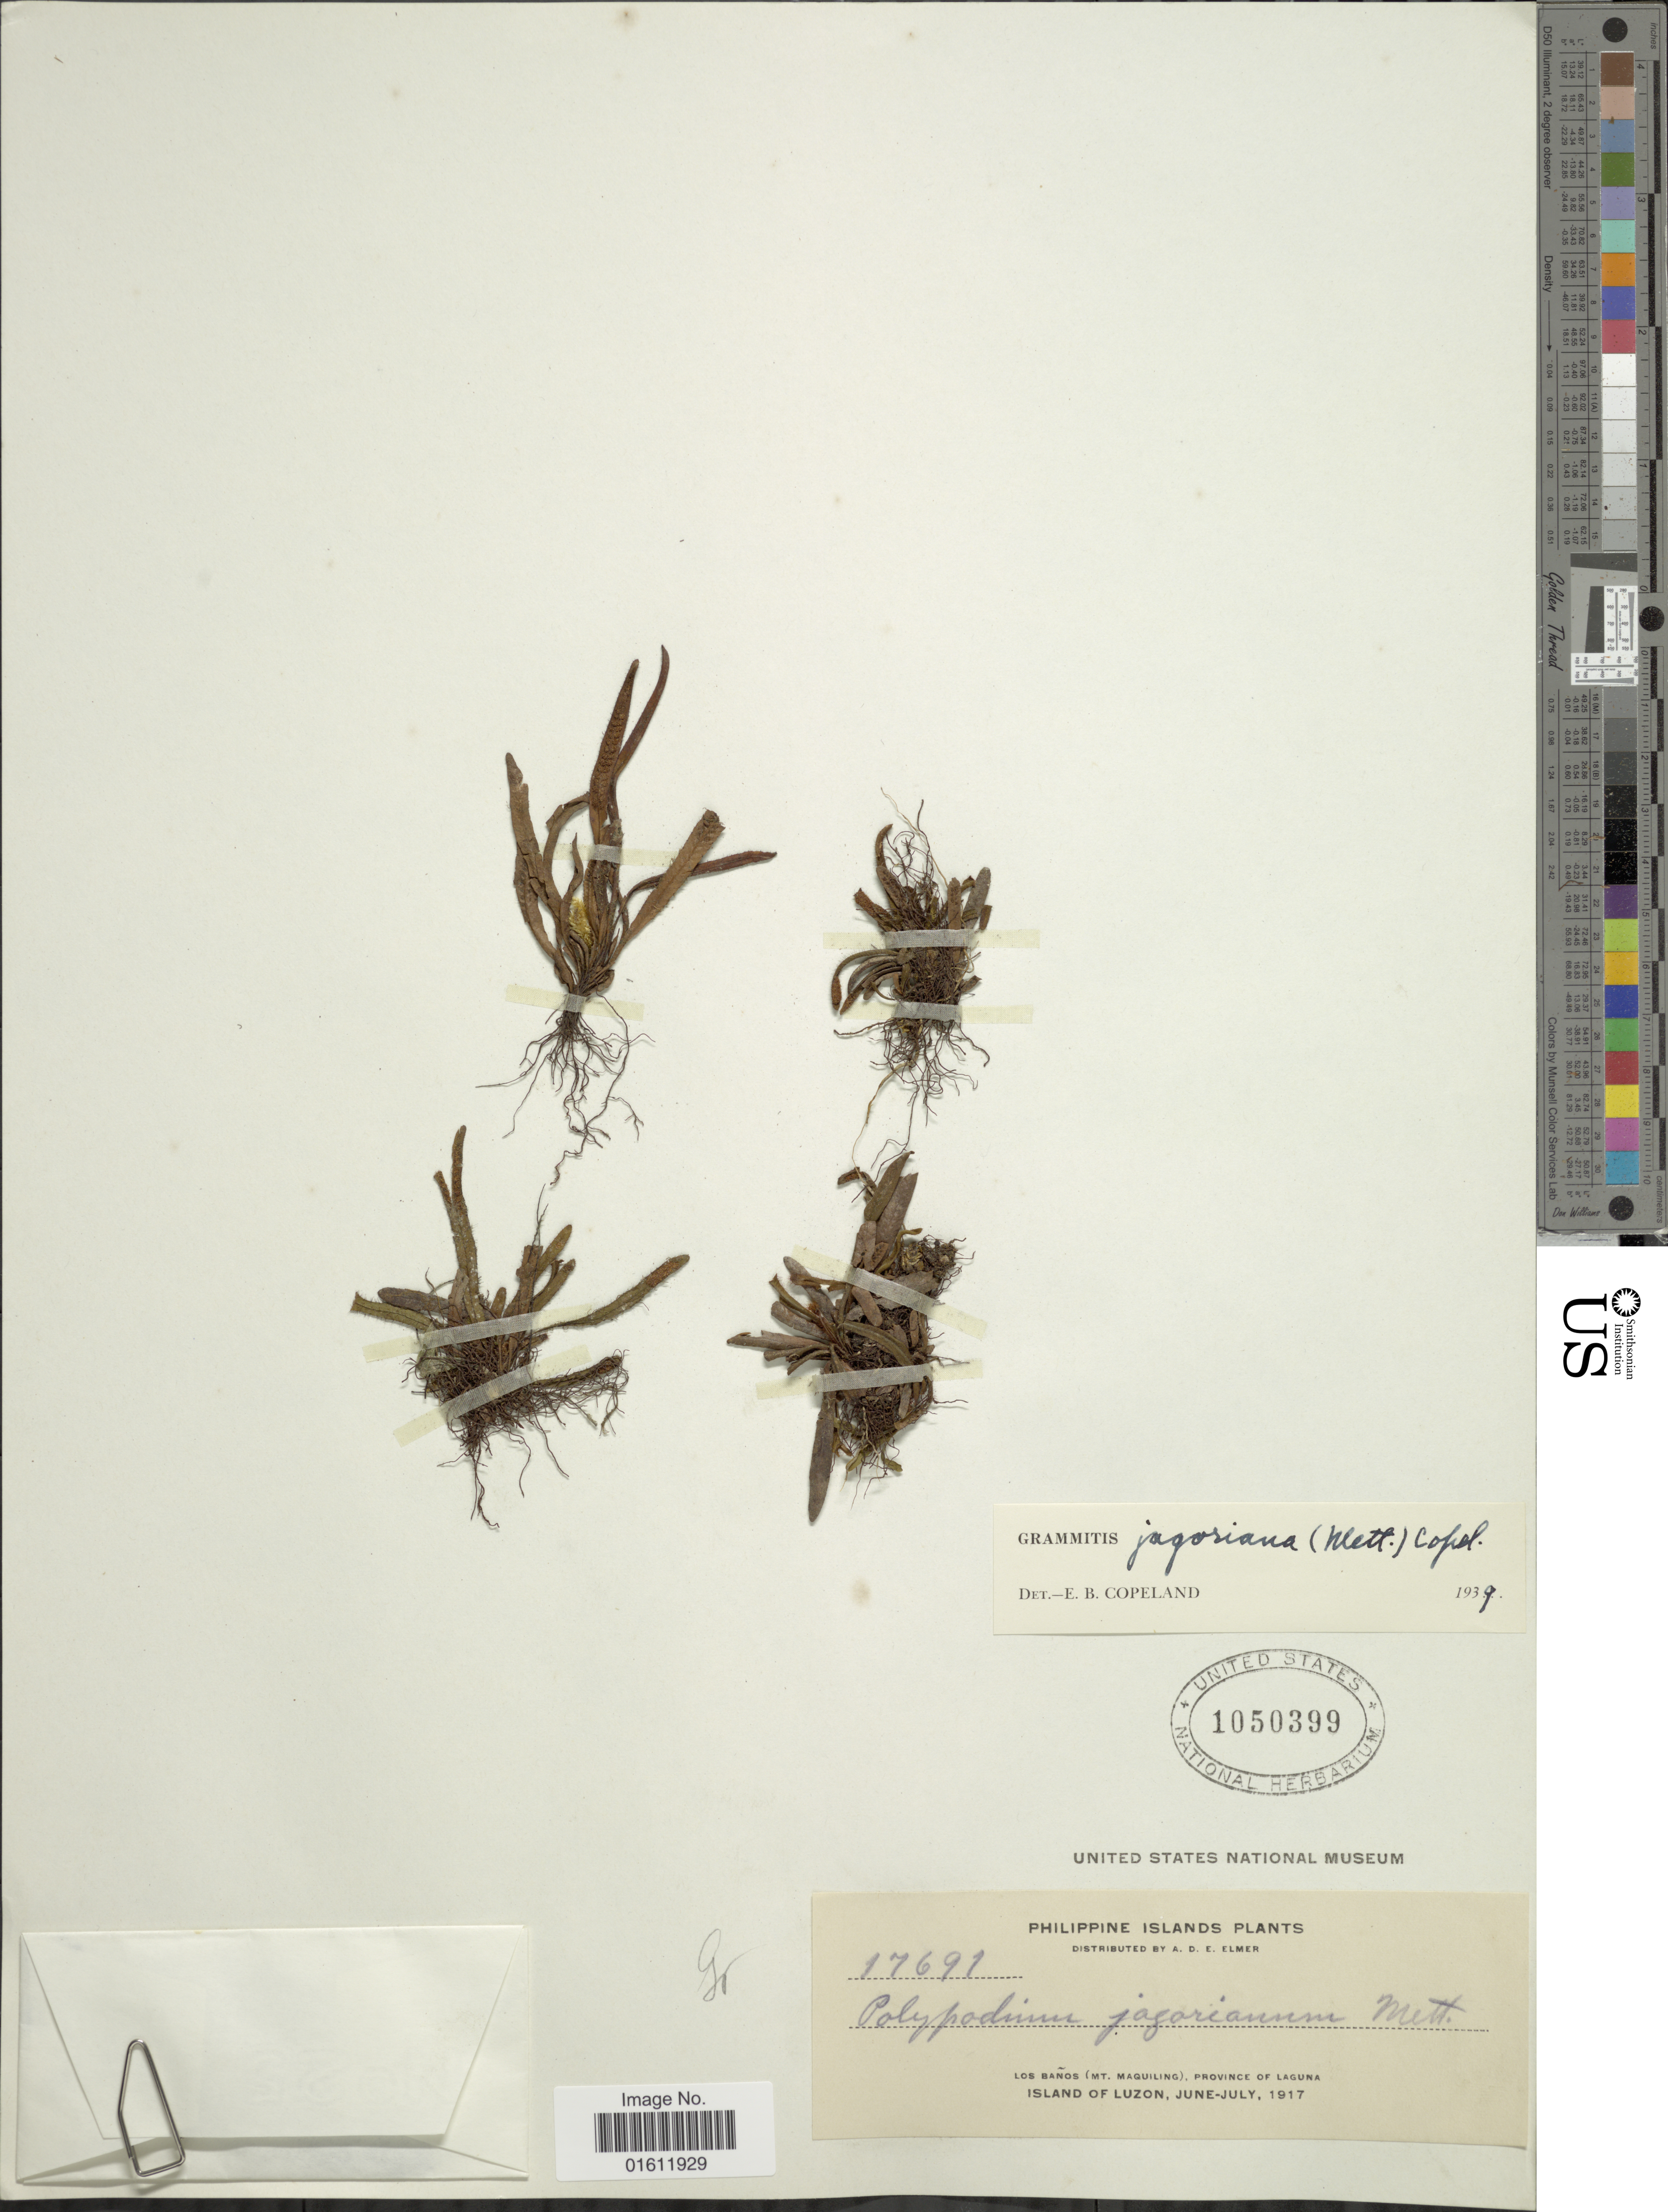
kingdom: Plantae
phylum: Tracheophyta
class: Polypodiopsida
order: Polypodiales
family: Polypodiaceae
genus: Radiogrammitis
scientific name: Radiogrammitis jagoriana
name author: (Mett. ex Kuhn) Parris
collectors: A. D. E. Elmer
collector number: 17691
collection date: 1917-06/1917-07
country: Philippines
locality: Philippine Islands, Los Baños (Mt Maquiling), Province of Laguna, Island of Luzon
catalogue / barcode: US 1050399